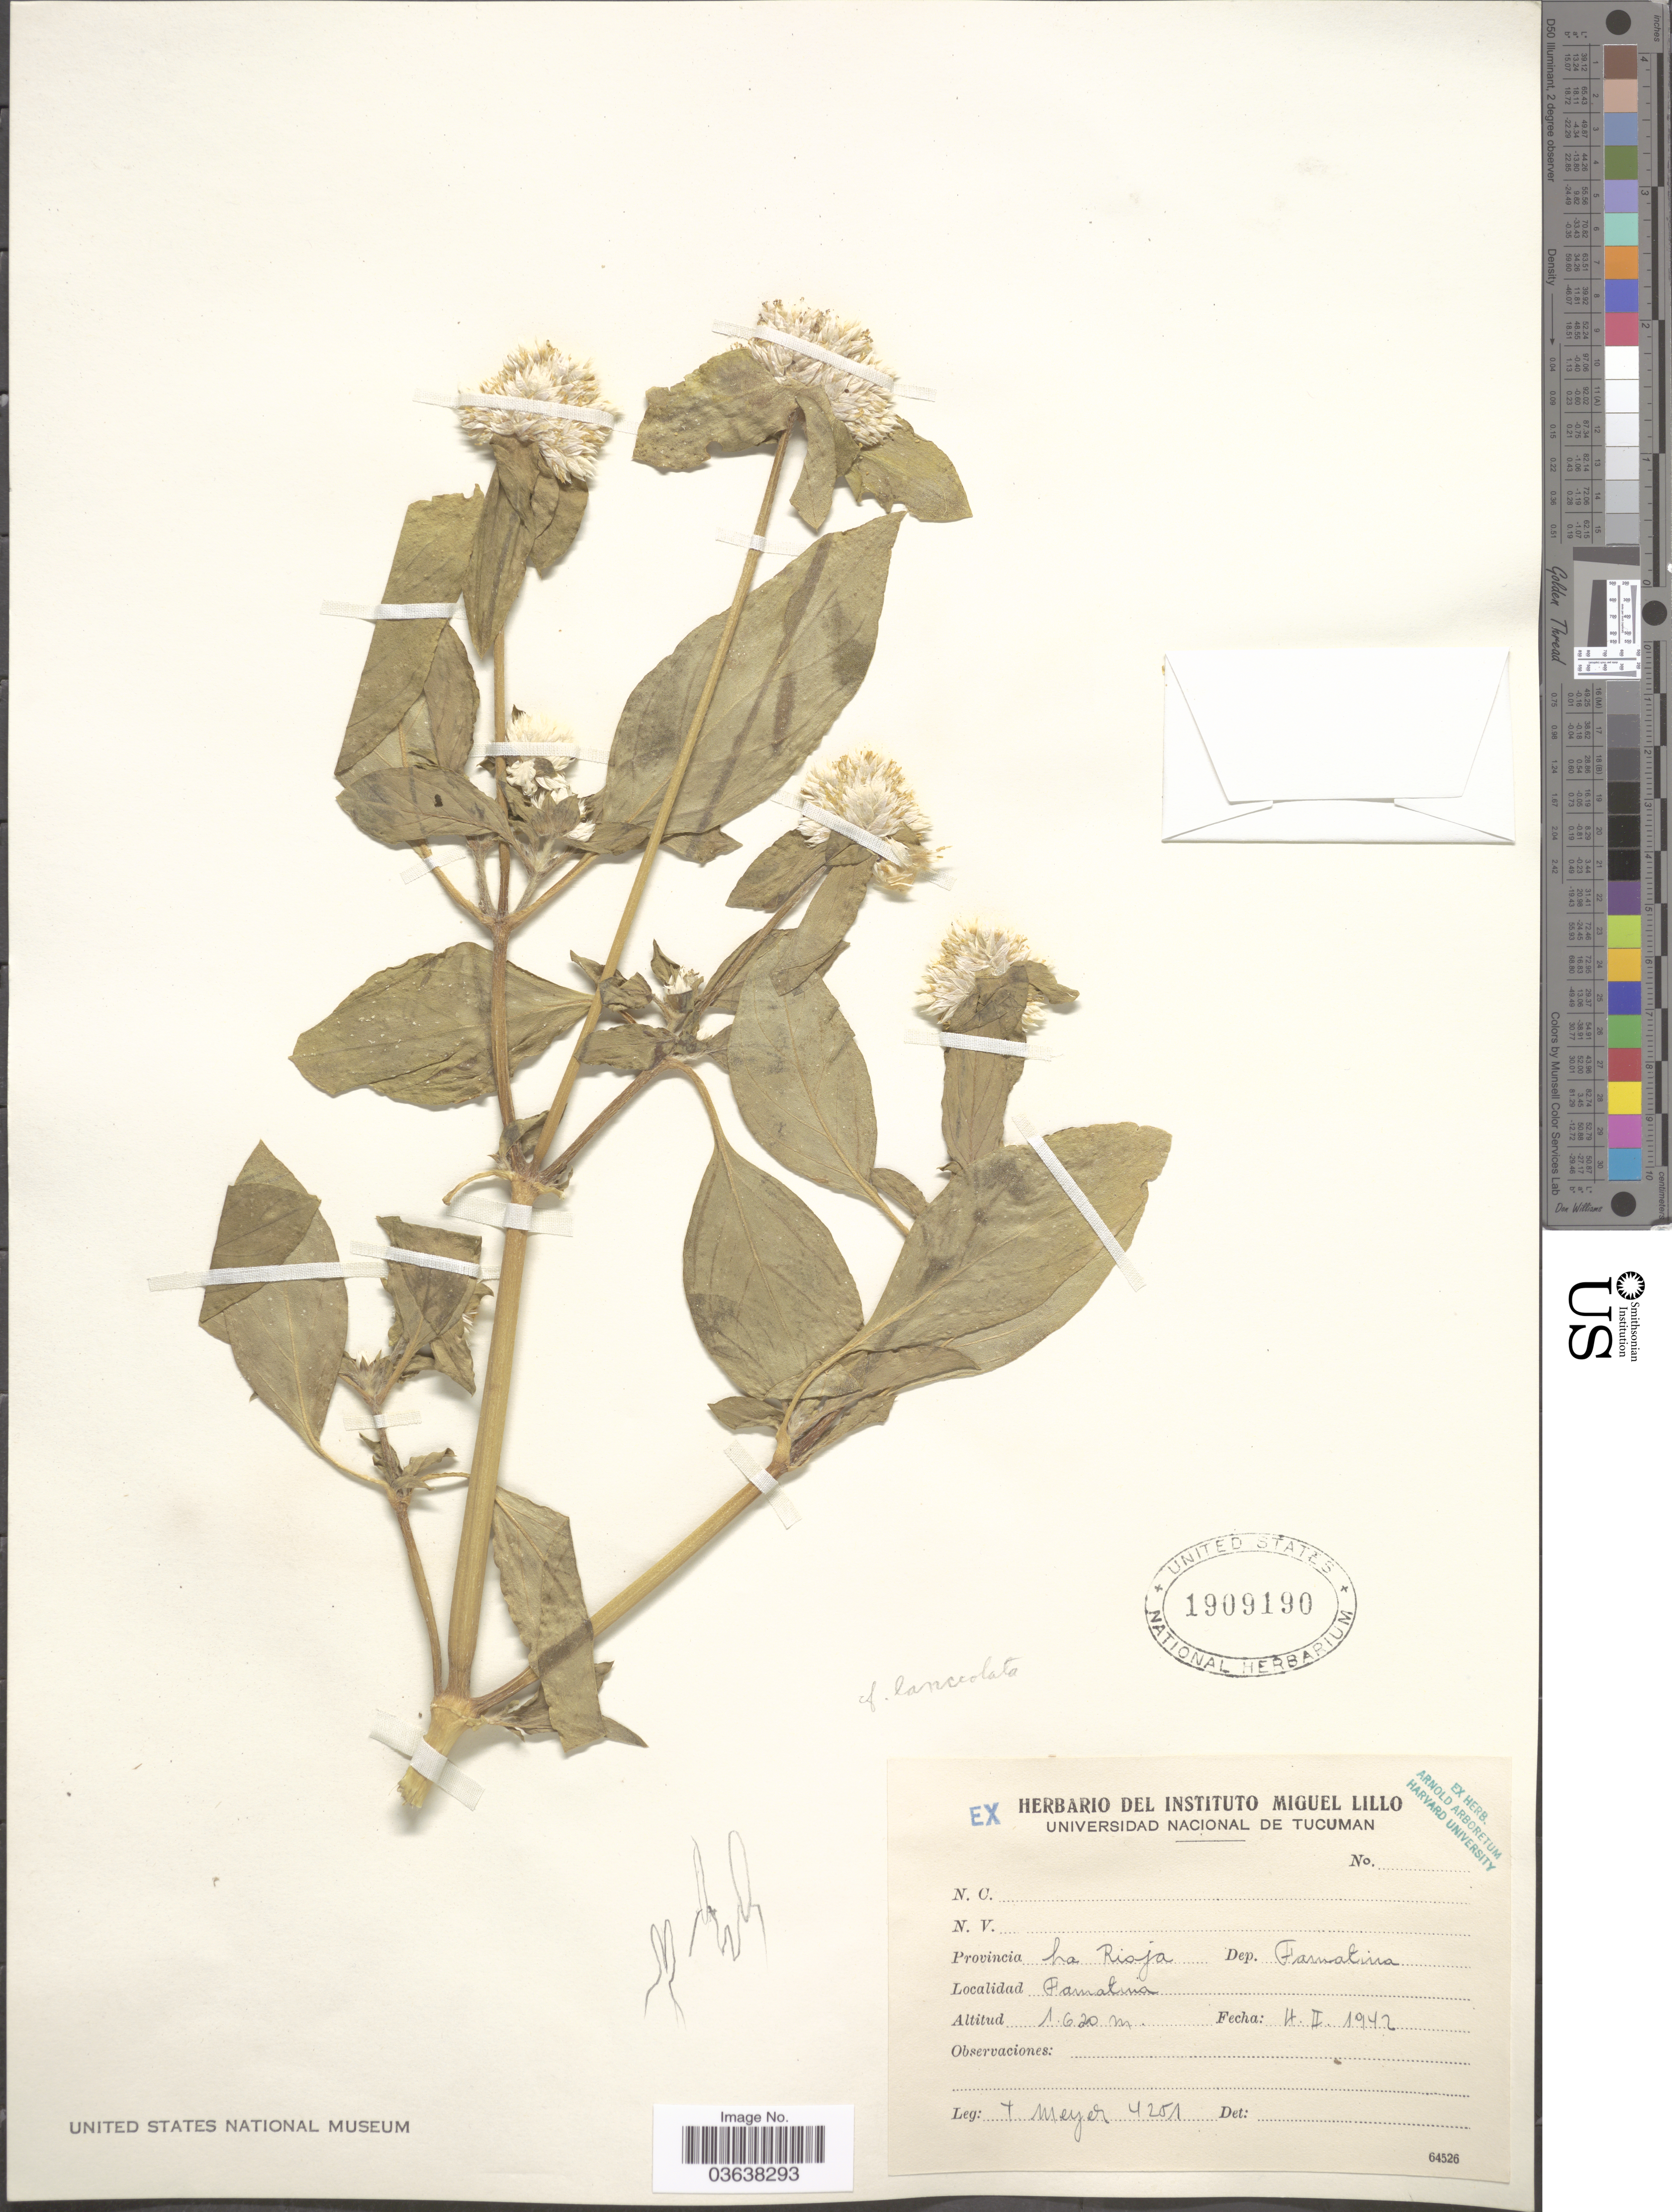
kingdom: Plantae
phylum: Tracheophyta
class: Magnoliopsida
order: Caryophyllales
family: Amaranthaceae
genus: Gomphrena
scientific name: Gomphrena sp.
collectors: T. Meyer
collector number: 4251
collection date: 1942-02-04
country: Argentina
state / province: La Rioja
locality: Dep. Famatina. Famatina.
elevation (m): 1620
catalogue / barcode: US 1909190